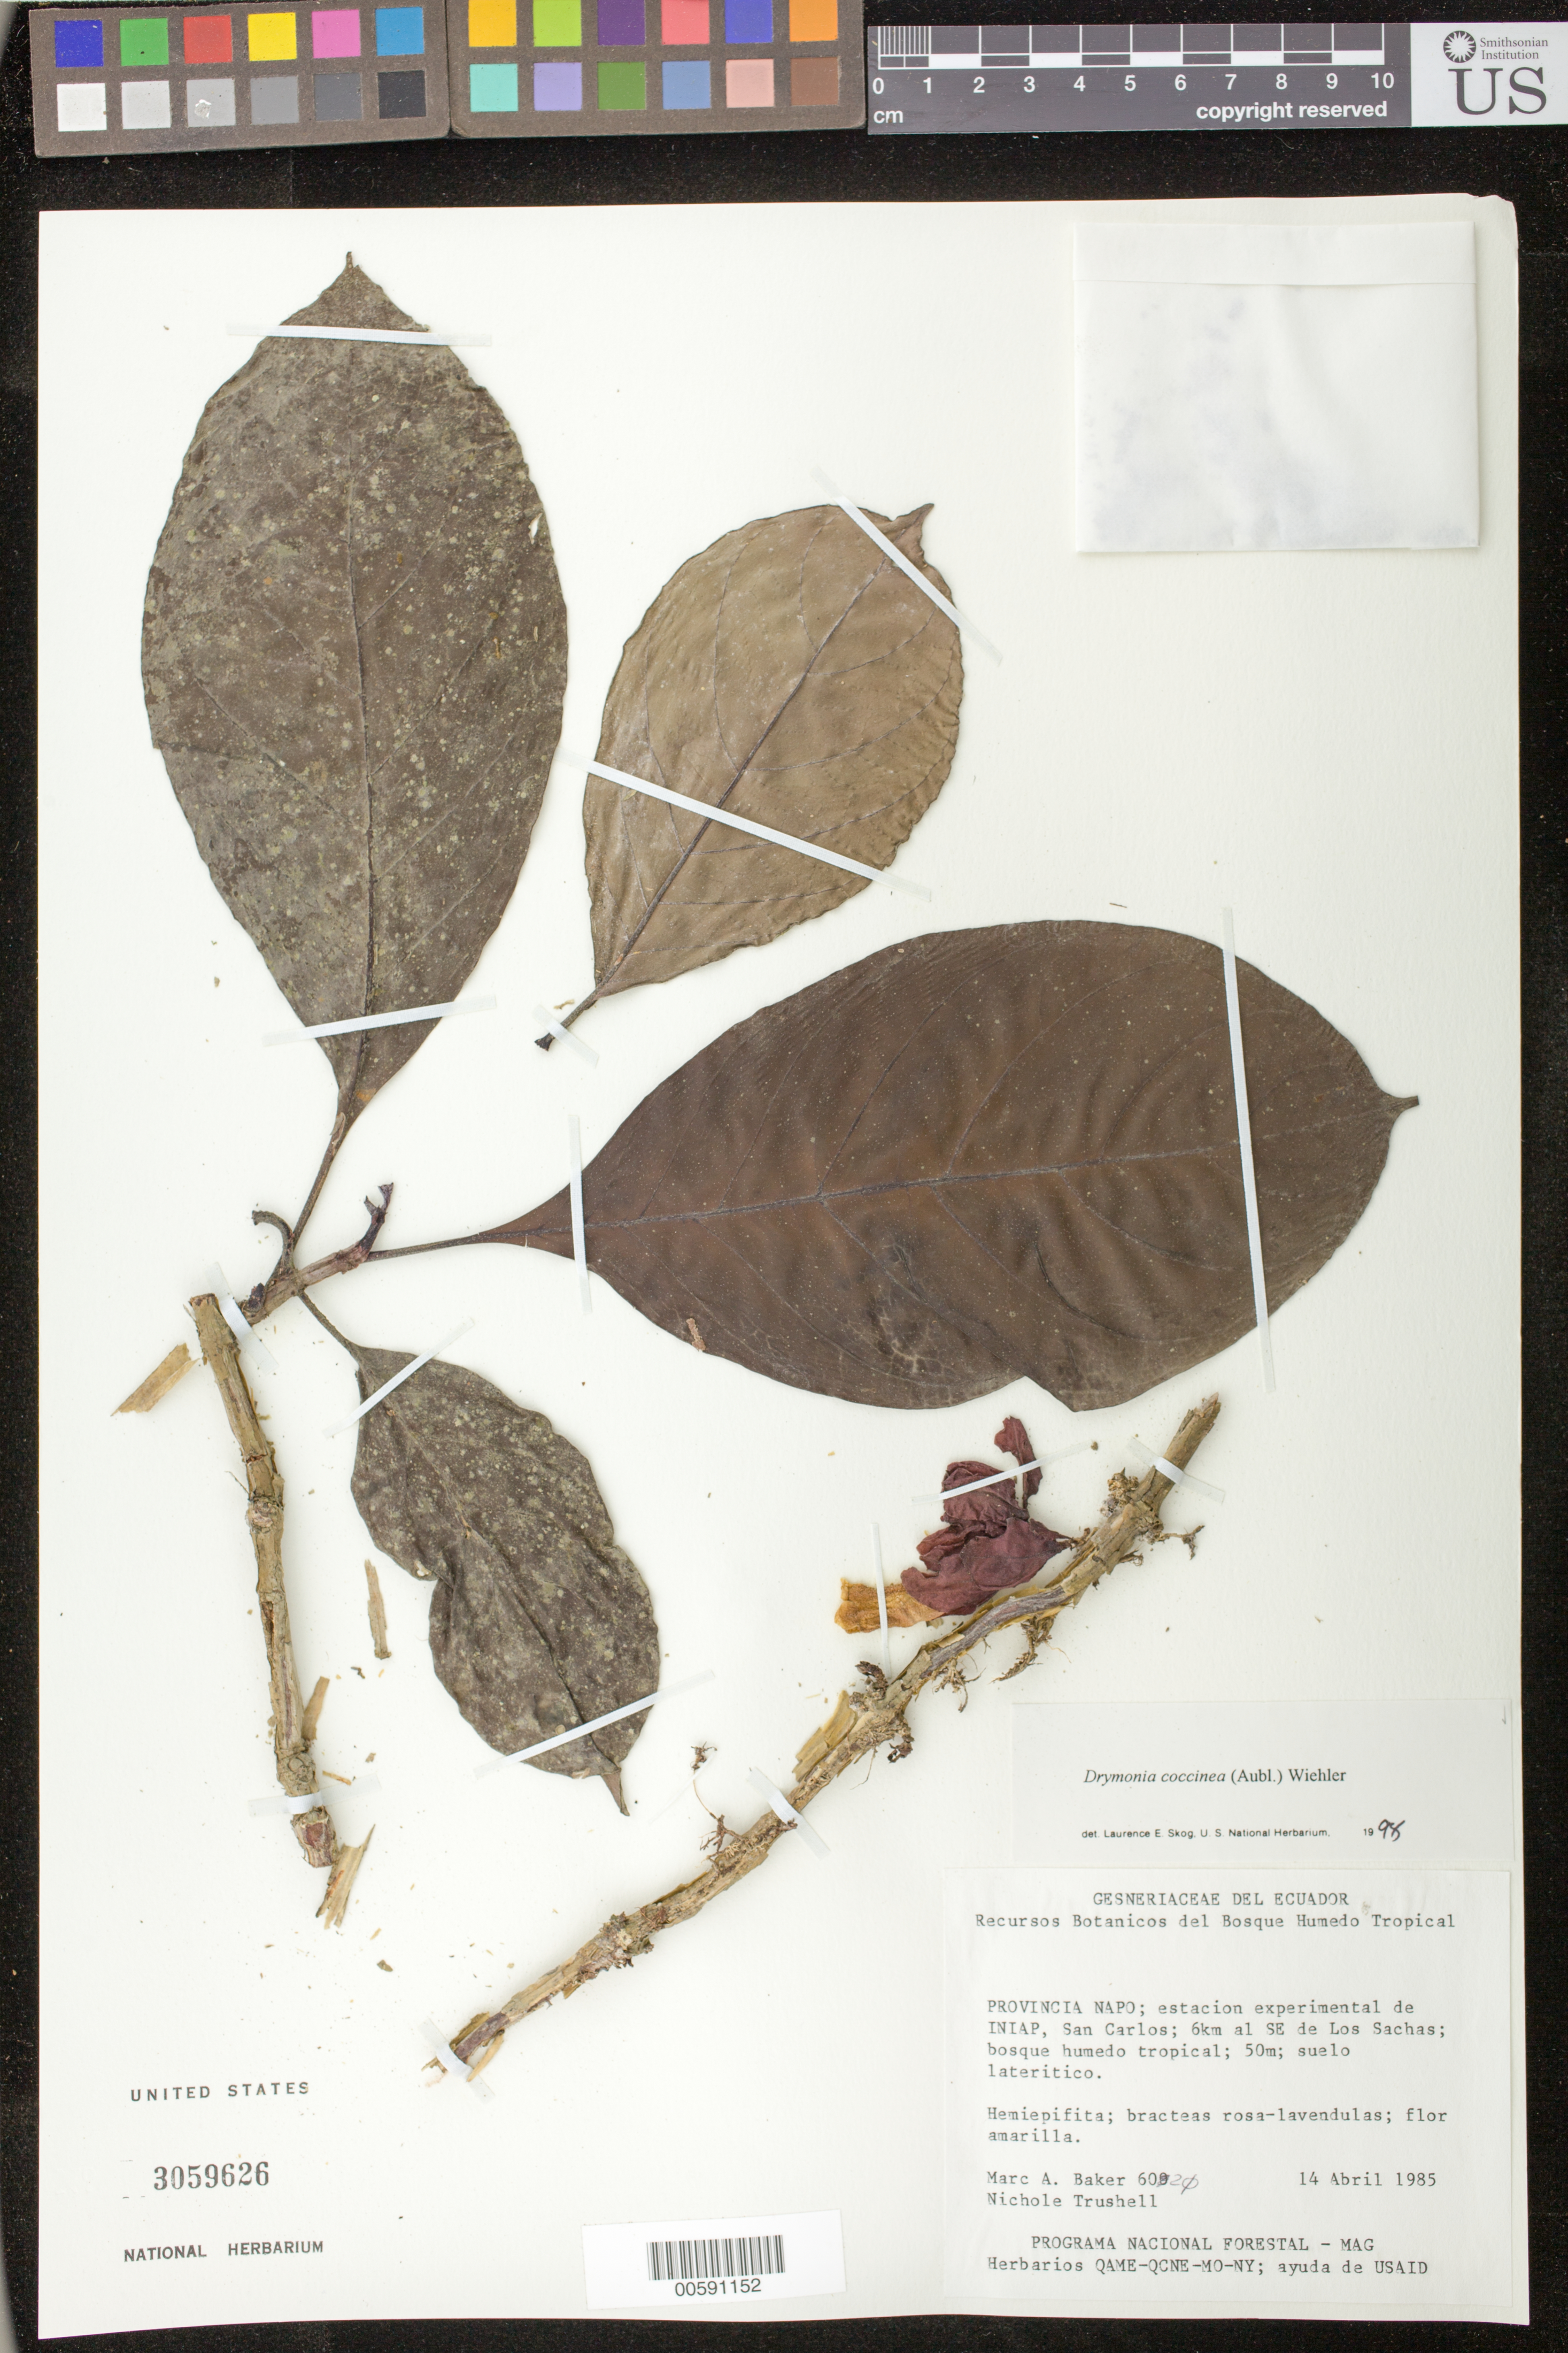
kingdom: Plantae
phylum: Tracheophyta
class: Magnoliopsida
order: Lamiales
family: Gesneriaceae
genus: Drymonia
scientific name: Drymonia coccinea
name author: (Aubl.) Wiehler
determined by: Skog, Laurence E.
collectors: M. A. Baker & N. Trushell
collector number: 6020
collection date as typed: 14 Apr 1985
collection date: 1985-04-14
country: Ecuador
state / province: Napo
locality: Estación experimental de INIAP, San Carlos; 6 km al SE de Los Sachas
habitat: Bosque húmedo tropical; suelo lateritico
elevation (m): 50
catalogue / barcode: US 3059626